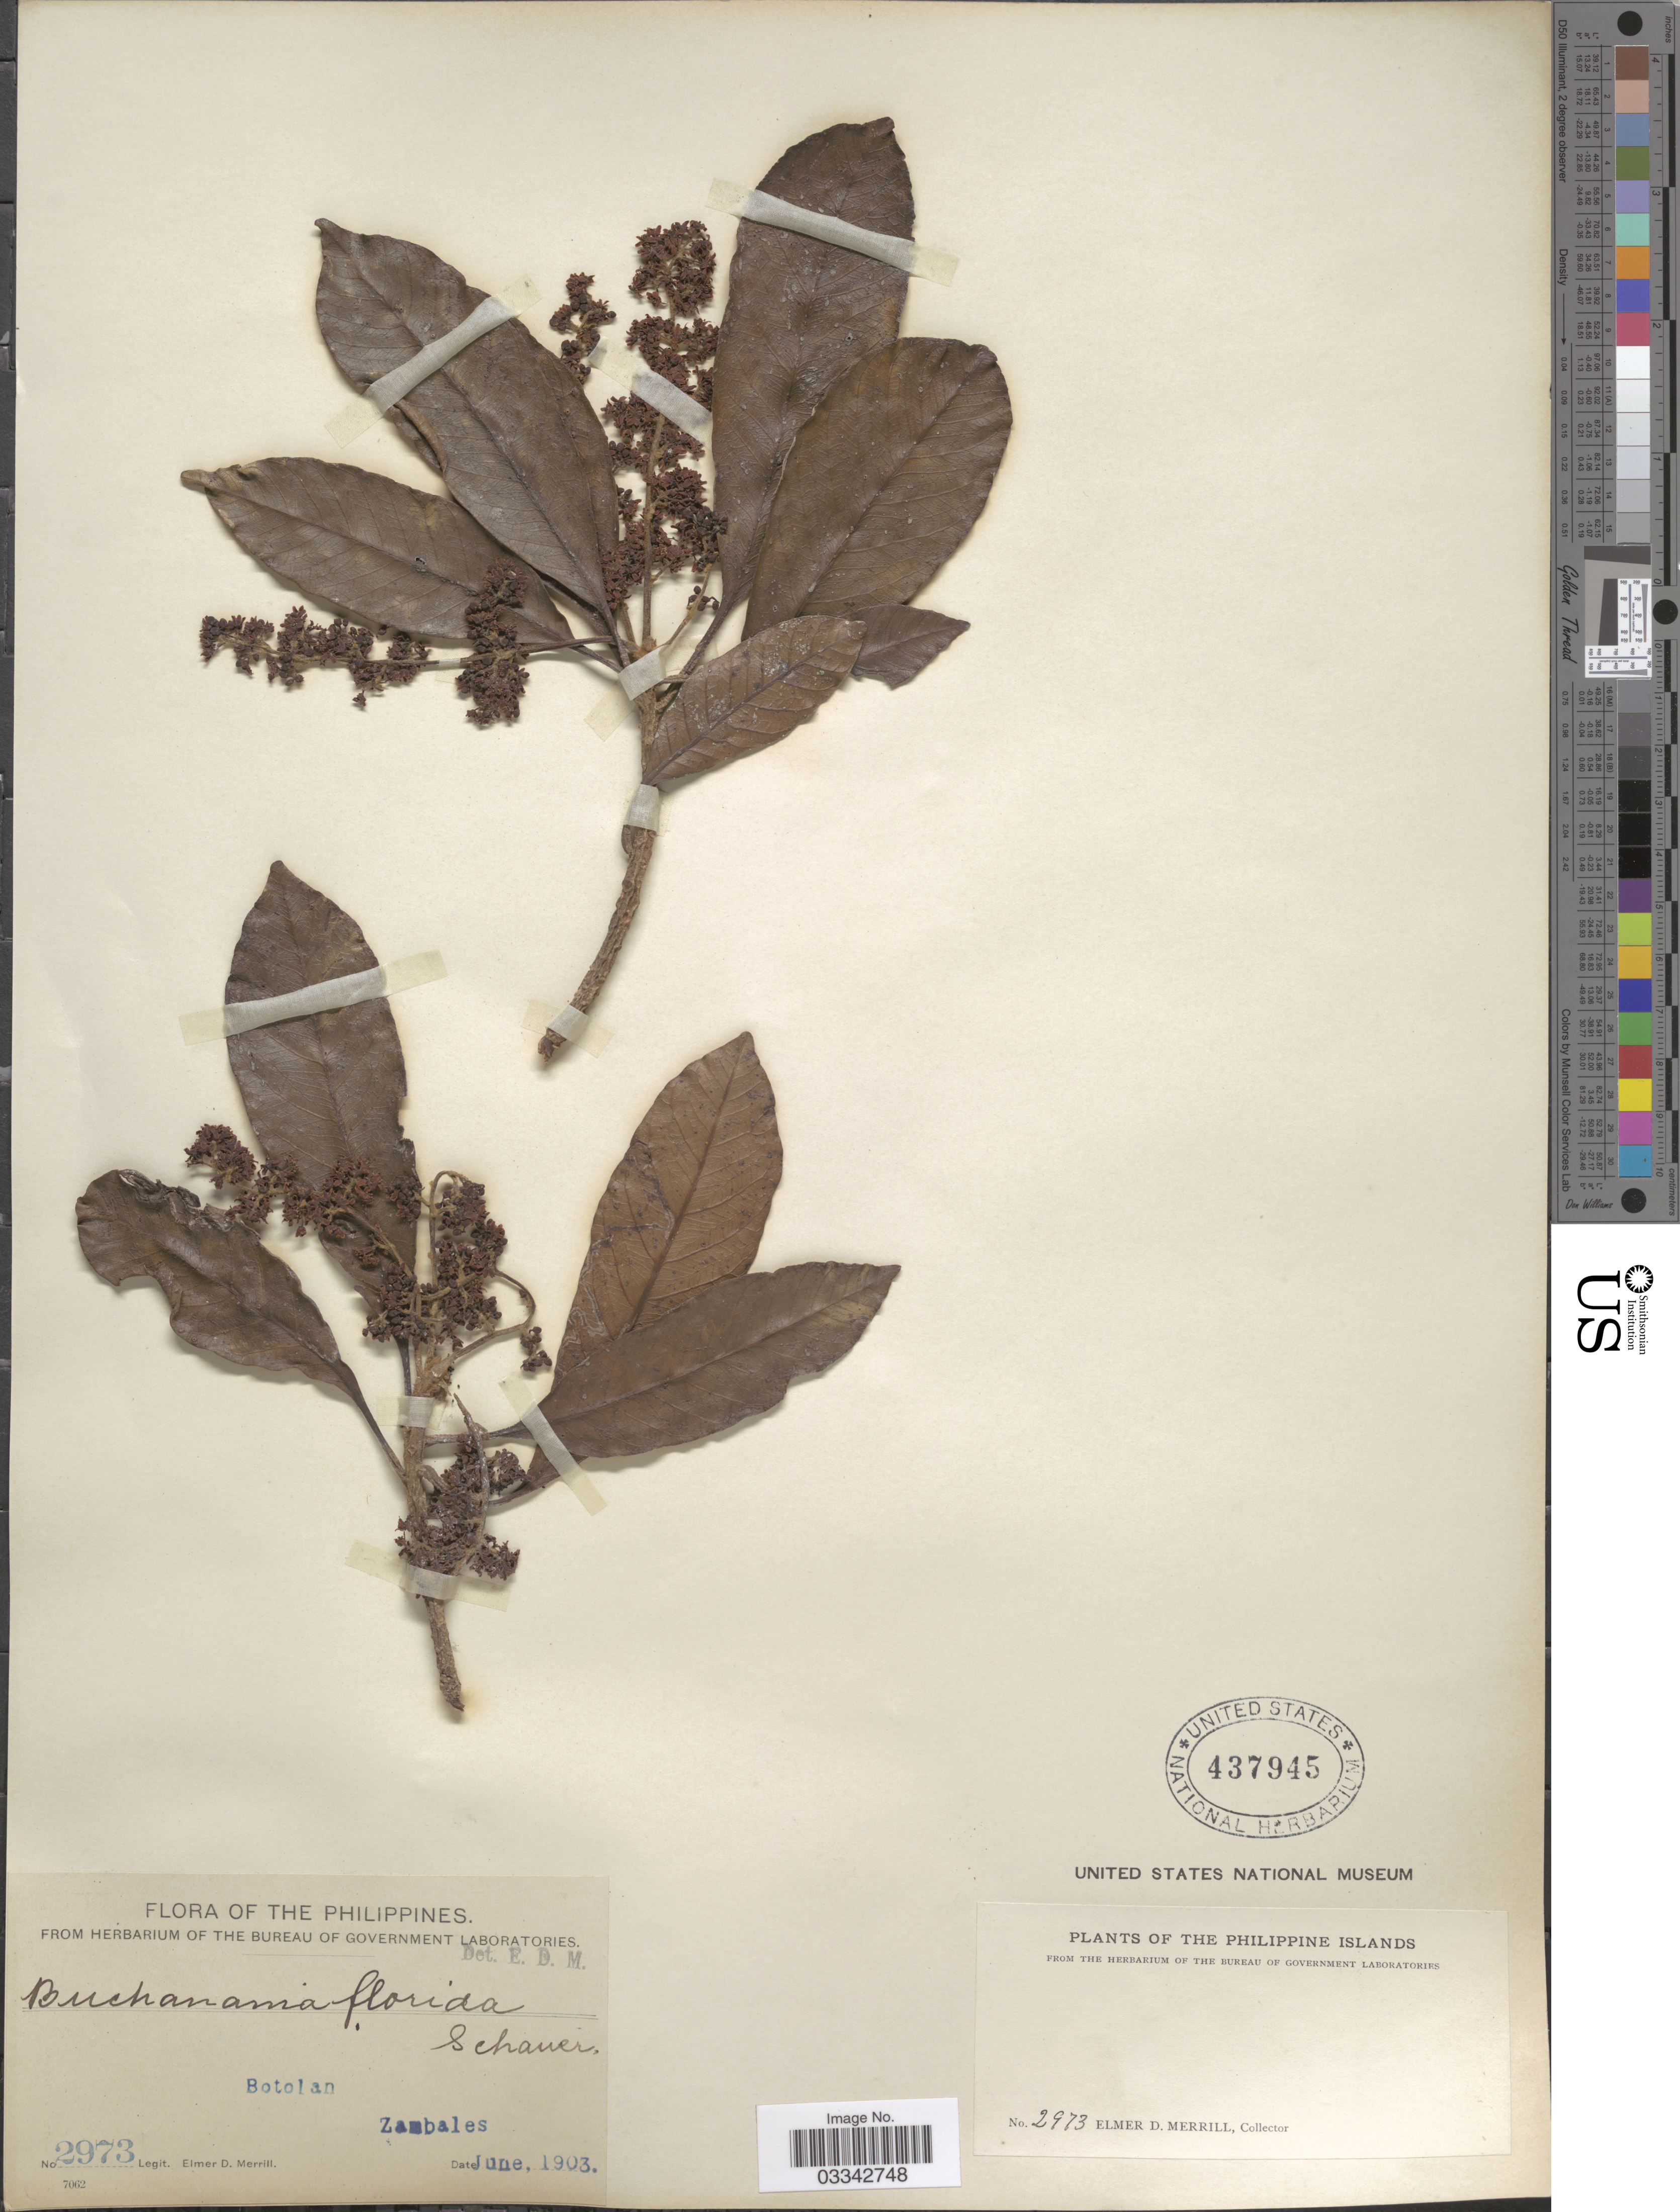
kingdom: Plantae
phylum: Tracheophyta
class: Magnoliopsida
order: Sapindales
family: Anacardiaceae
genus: Buchanania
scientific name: Buchanania arborescens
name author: (Blume) Blume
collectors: E. D. Merrill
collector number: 2973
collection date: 1903-06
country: Philippines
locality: The Philippine Islands. Botolan, Zambales.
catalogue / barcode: US 437945